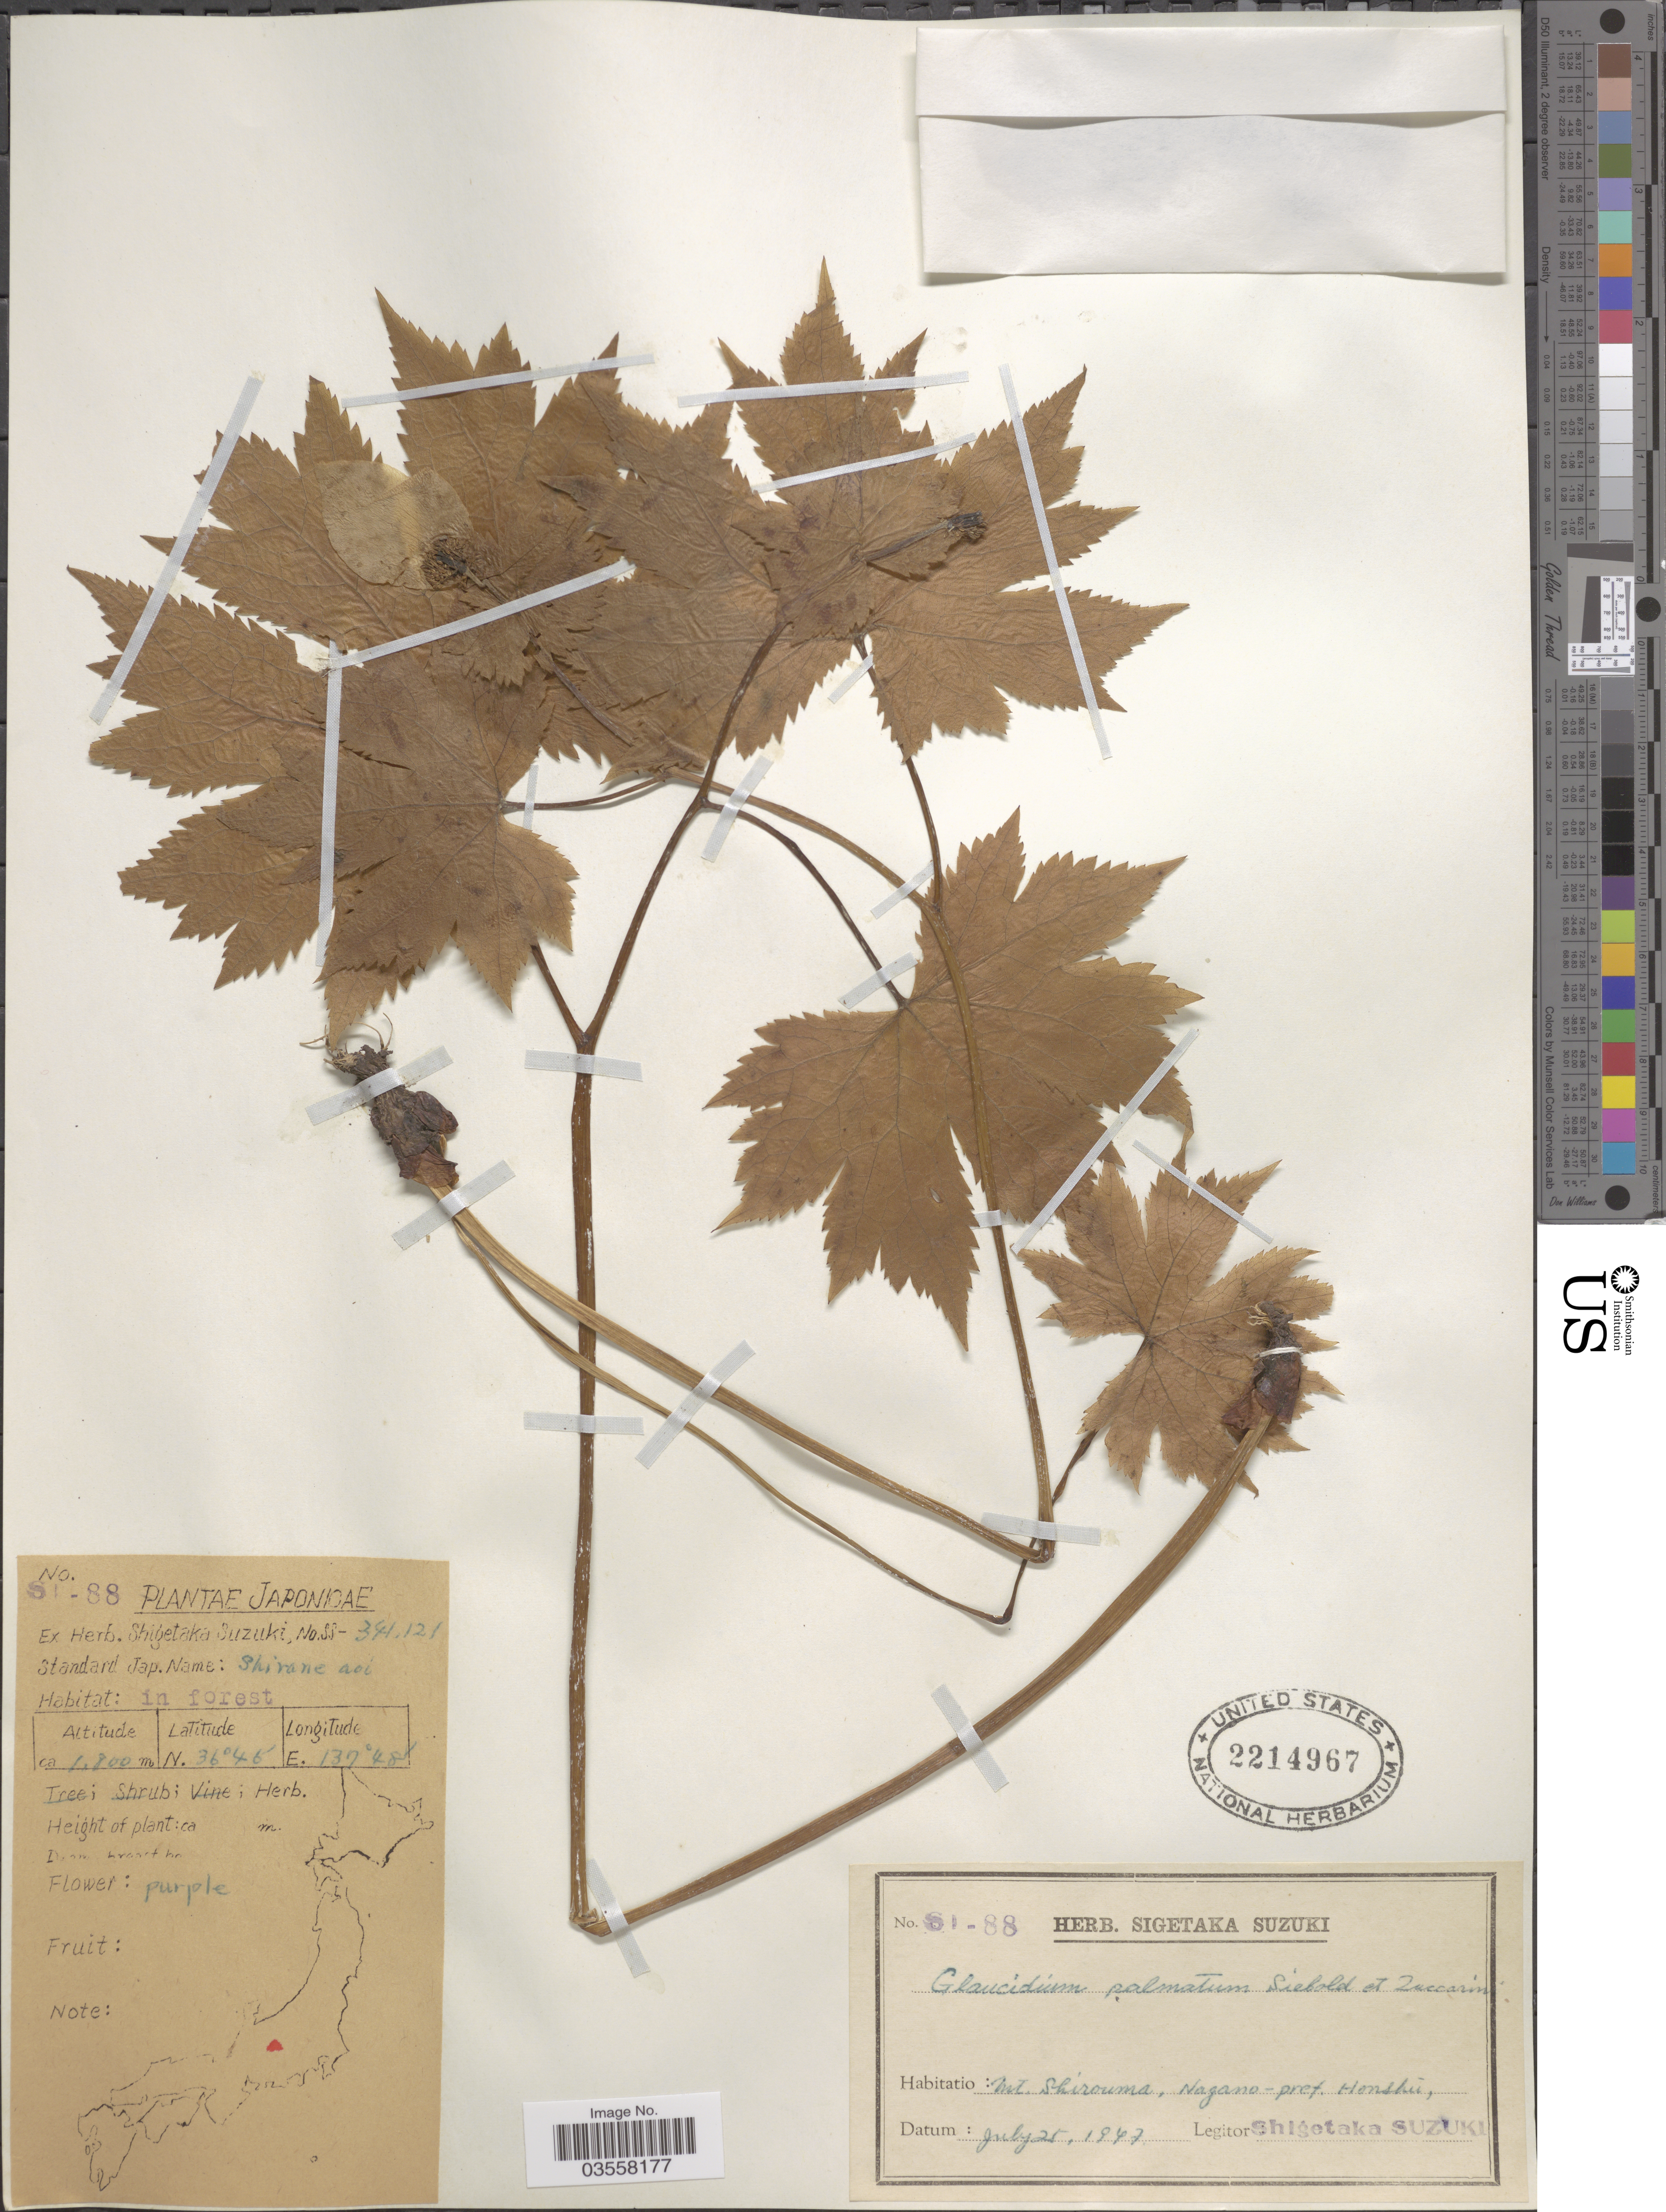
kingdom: Plantae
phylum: Tracheophyta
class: Magnoliopsida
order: Ranunculales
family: Ranunculaceae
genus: Glaucidium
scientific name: Glaucidium palmatum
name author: Siebold & Zucc.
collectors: S. Suzuki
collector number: SI-88*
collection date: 1947-07-25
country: Japan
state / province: Nagano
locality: Mt. Shirouma, Nagano-pref. Honshú.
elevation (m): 1800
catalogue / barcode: US 2214967